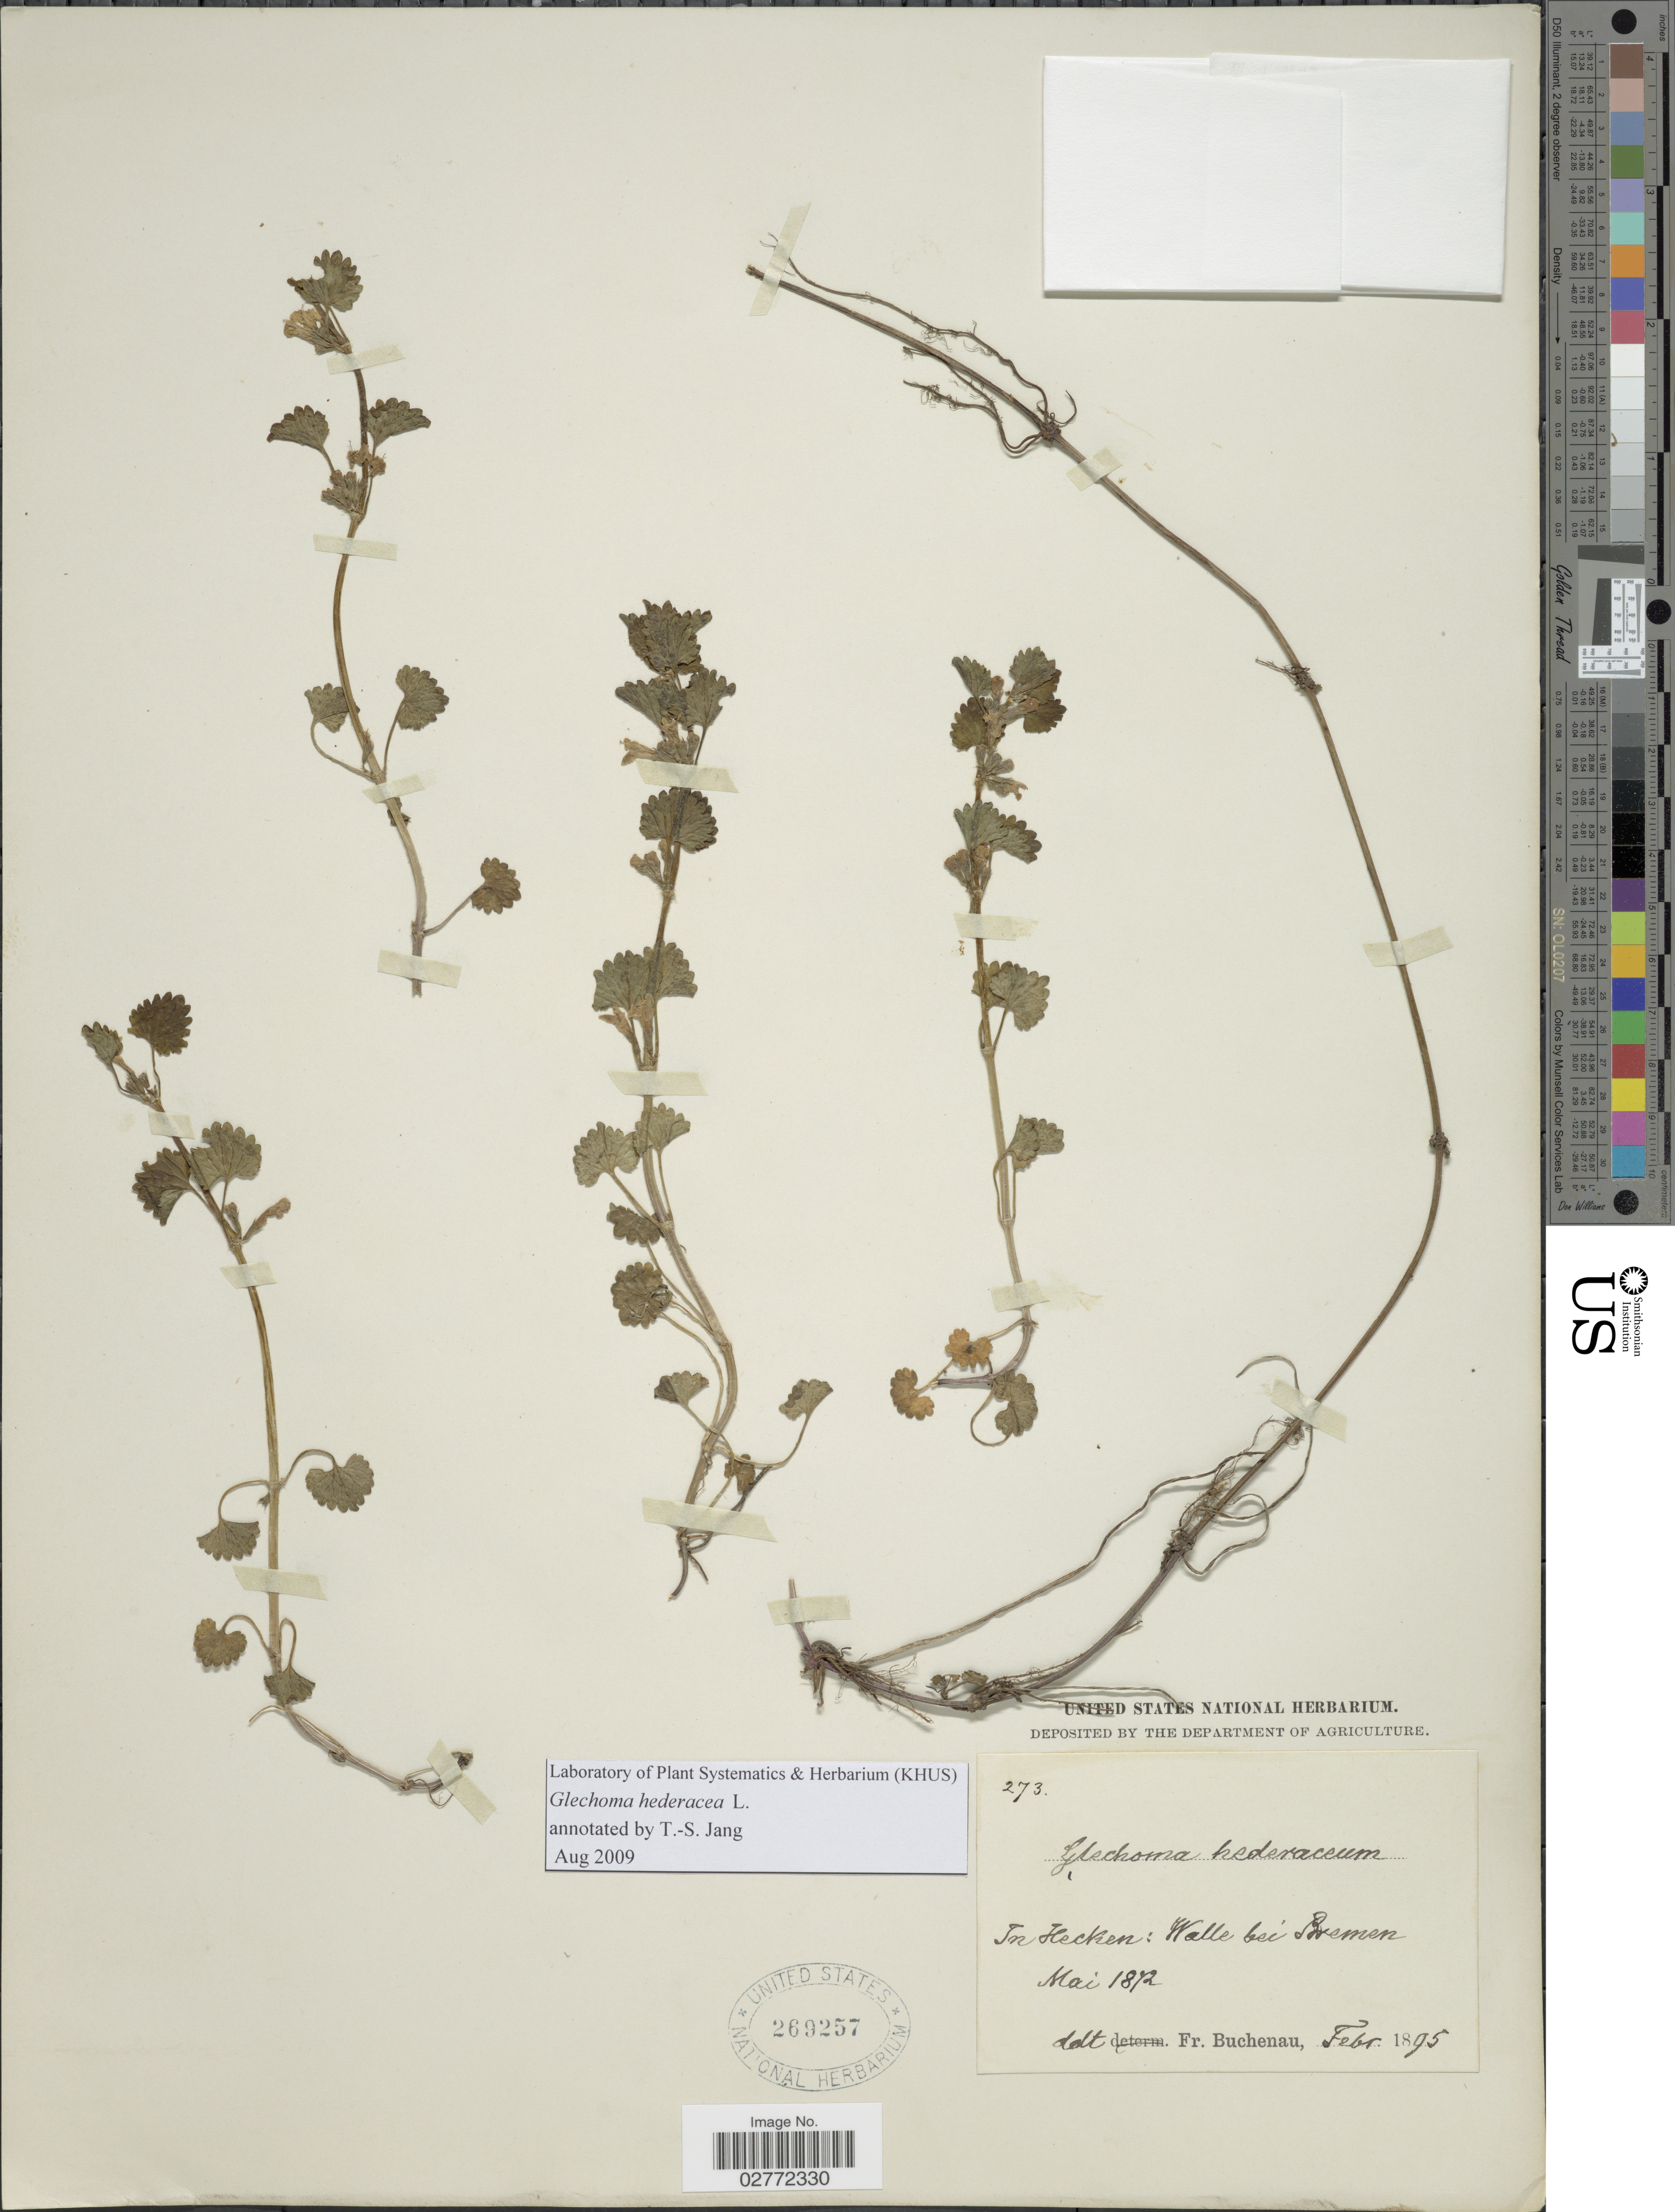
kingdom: Plantae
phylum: Tracheophyta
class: Magnoliopsida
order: Lamiales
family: Lamiaceae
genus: Glechoma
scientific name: Glechoma hederacea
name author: L.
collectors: F. Buchenau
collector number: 273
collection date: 1872-05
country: Germany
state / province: Bremen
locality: In Hecken: Walle bei Bremen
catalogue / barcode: US 269257